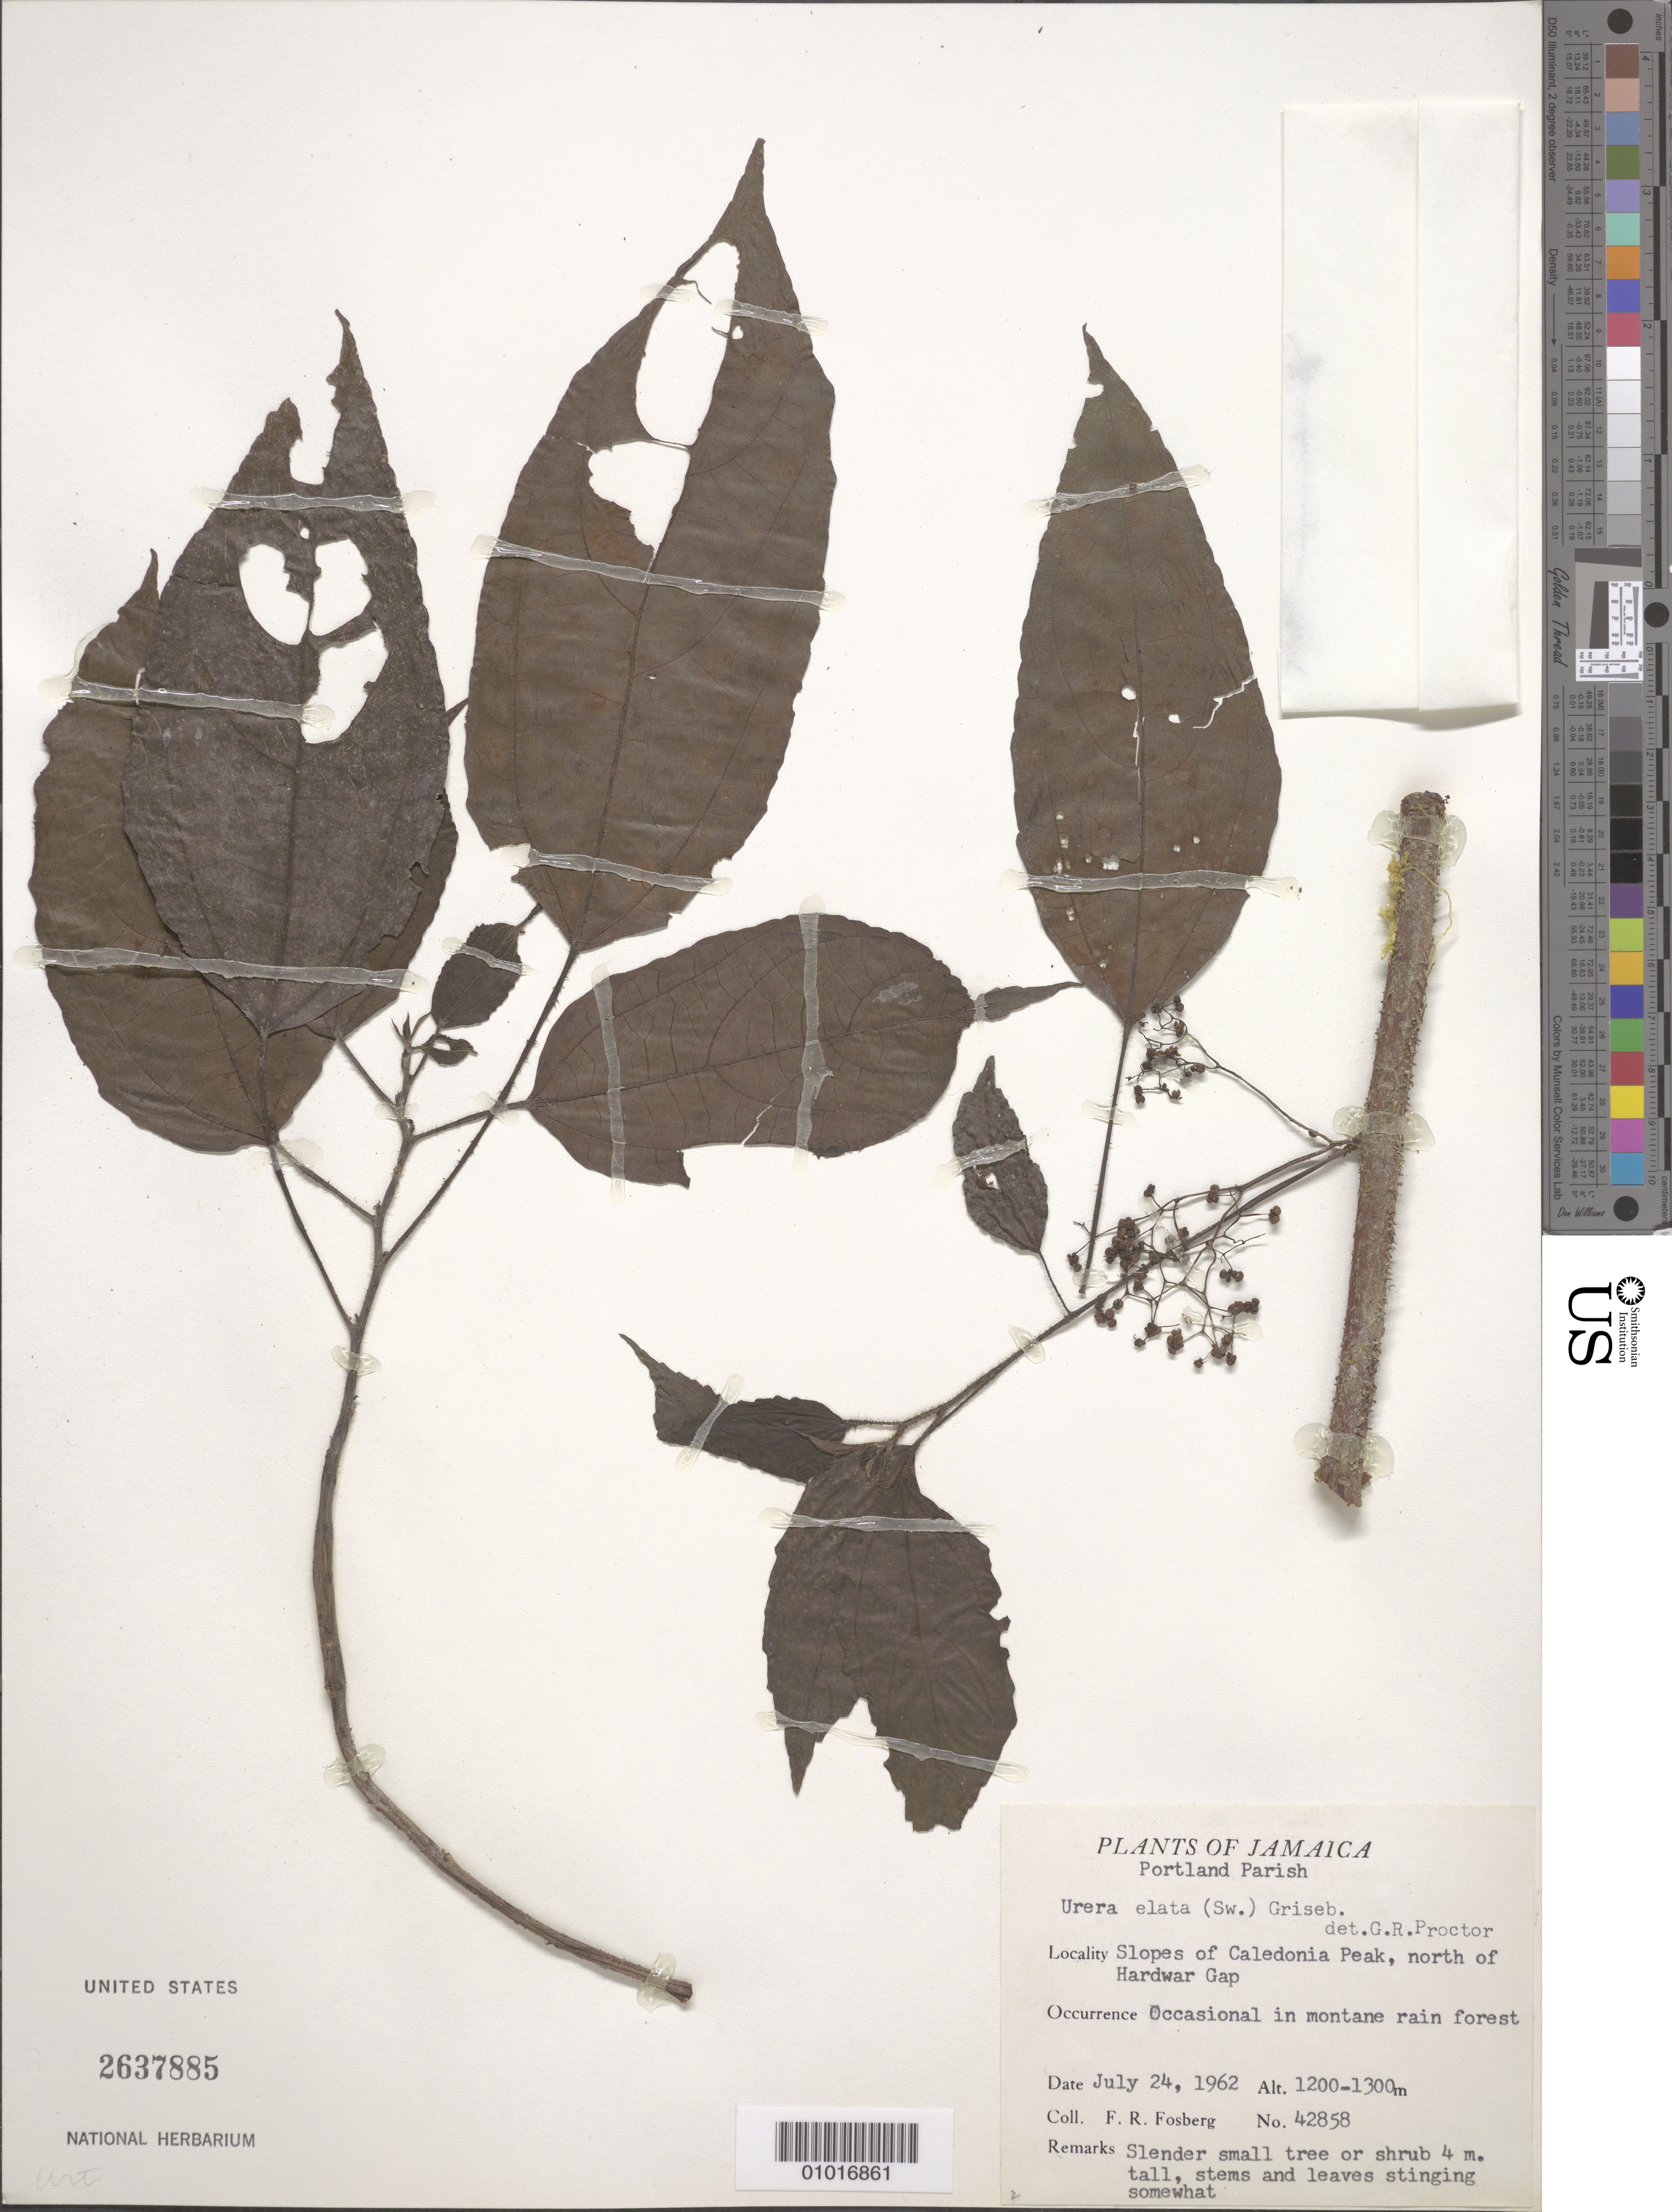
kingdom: Plantae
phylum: Tracheophyta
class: Magnoliopsida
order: Rosales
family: Urticaceae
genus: Urera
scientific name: Urera elata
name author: (Sw.) Griseb.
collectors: F. R. Fosberg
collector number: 42858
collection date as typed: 24 Jul 1962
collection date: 1962-07-24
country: Jamaica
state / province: Portland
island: Jamaica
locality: Slopes of Caledonia Peak, north of Hardwar Gap | Occasional in montane rainforest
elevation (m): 1200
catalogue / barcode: US 2637885